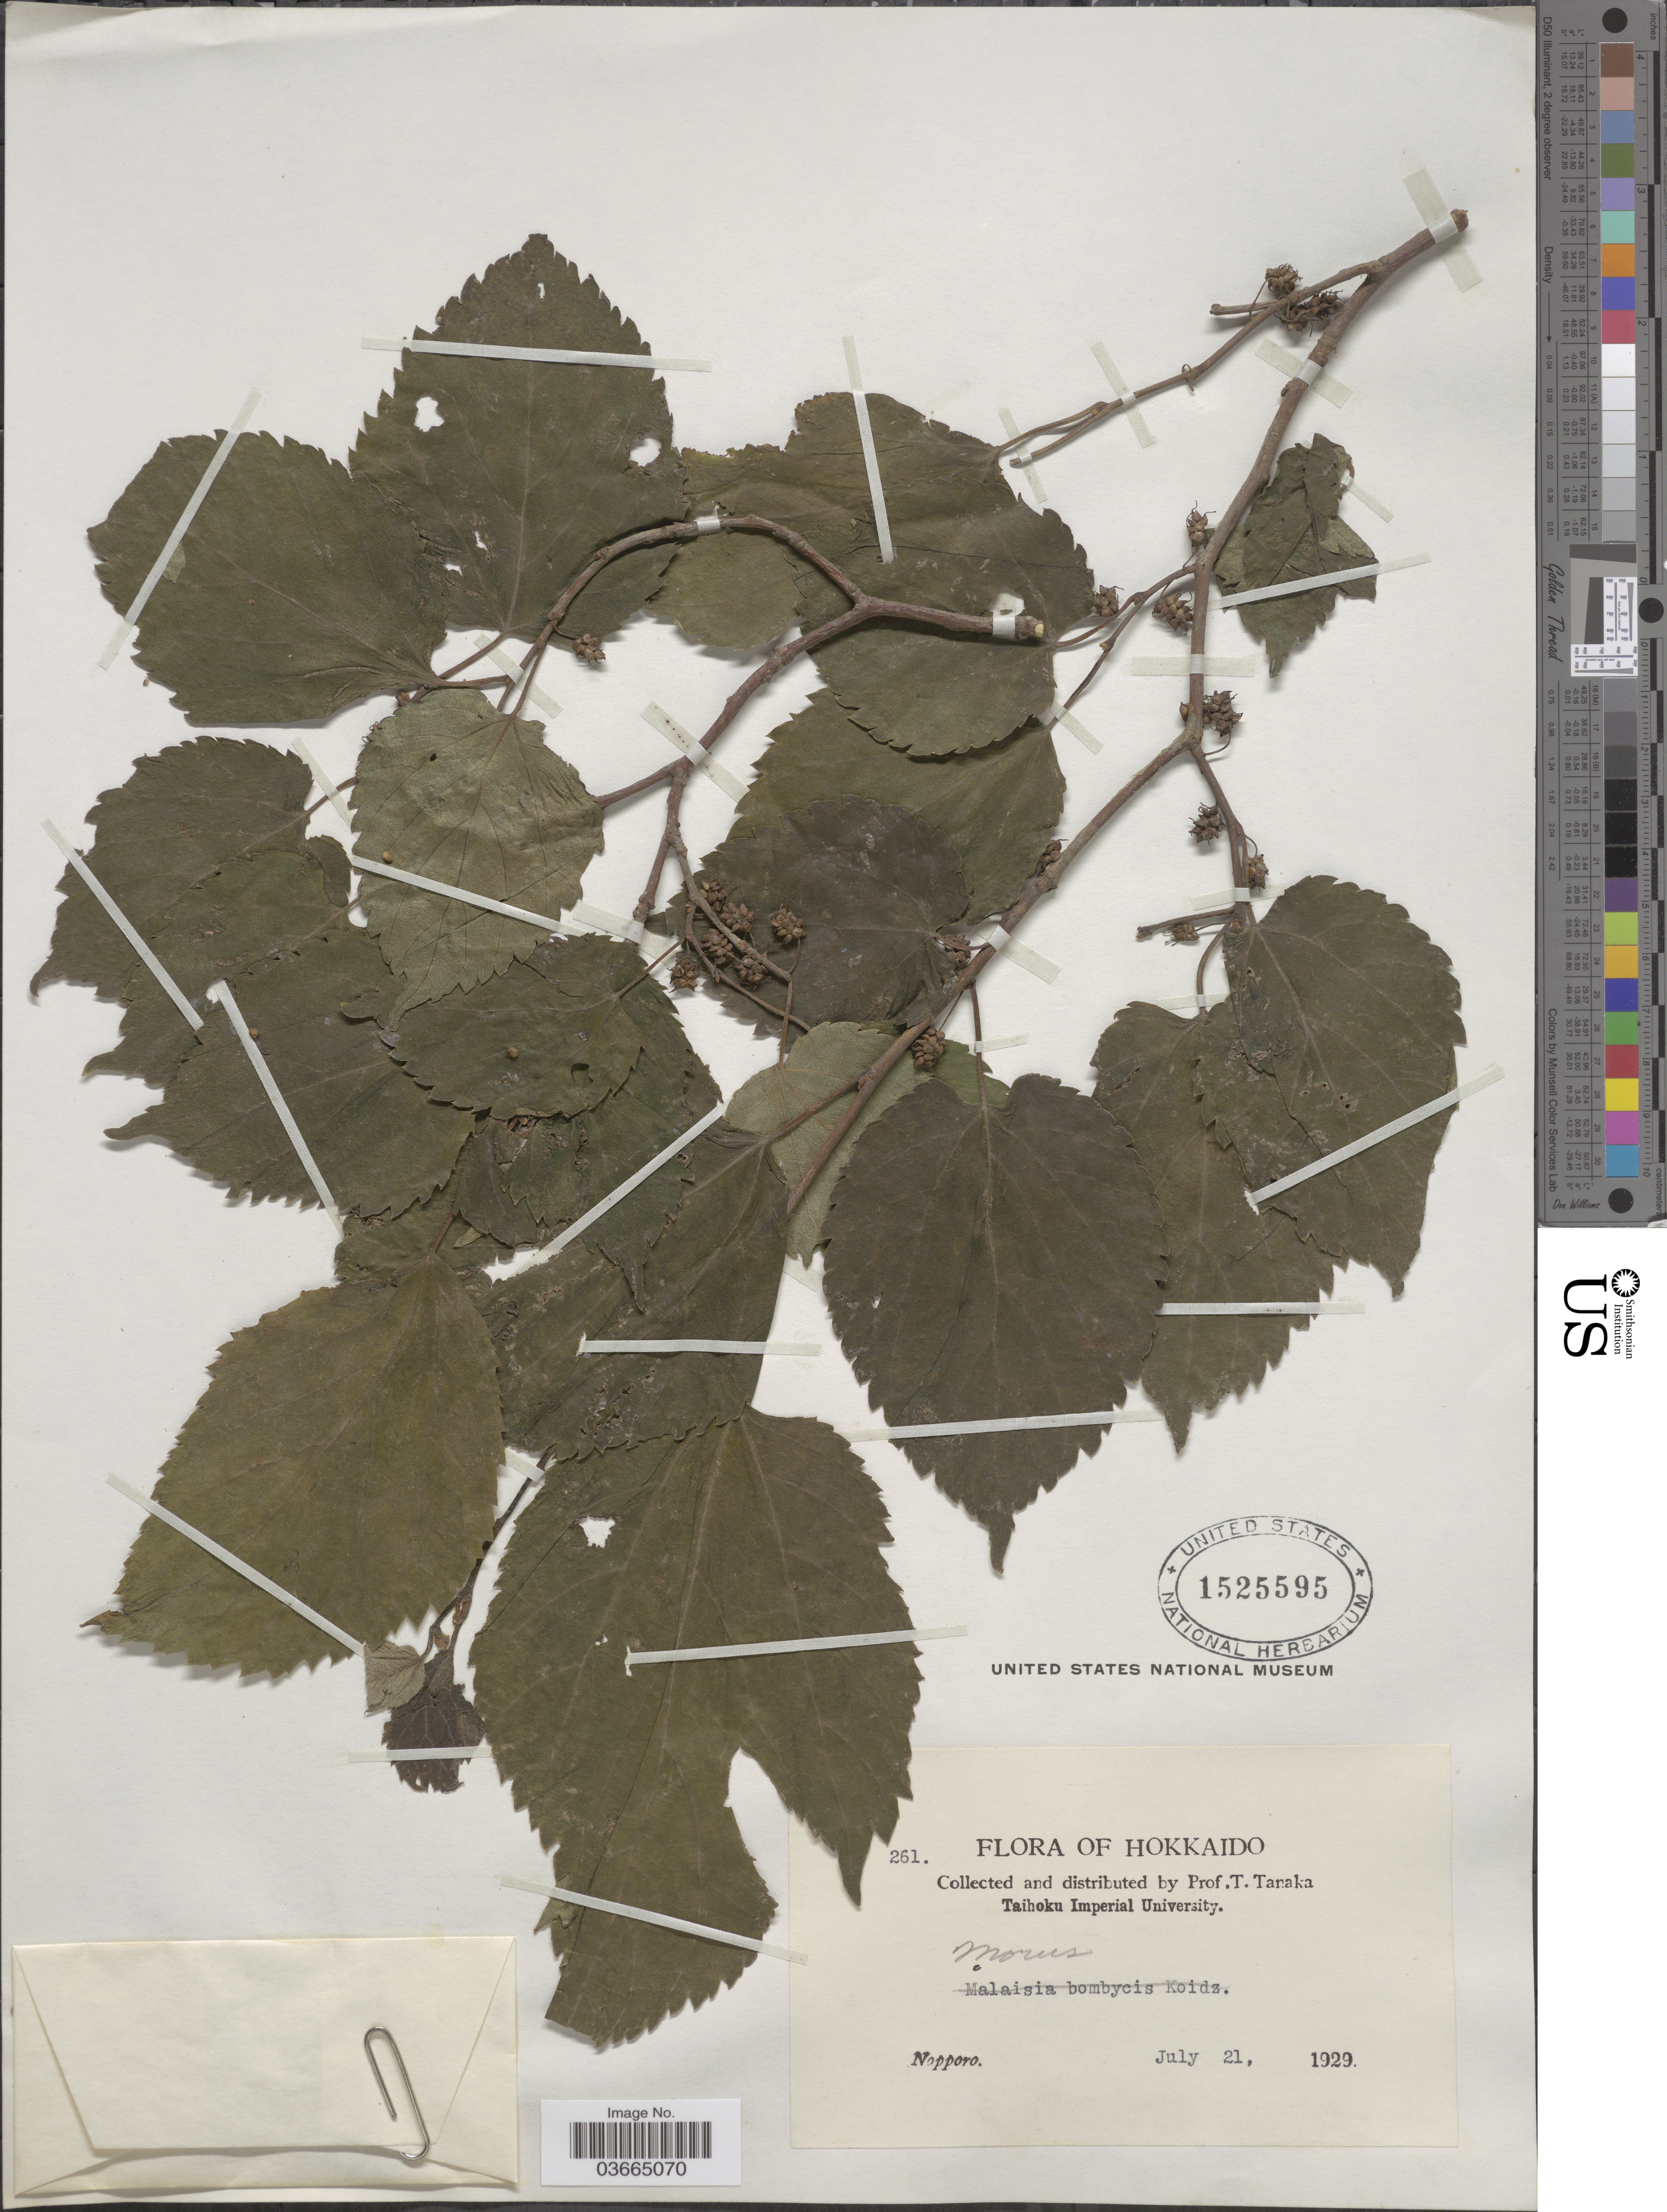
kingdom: Plantae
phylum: Tracheophyta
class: Magnoliopsida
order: Rosales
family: Moraceae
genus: Morus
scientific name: Morus sp.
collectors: T. Tanaka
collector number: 261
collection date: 1929-07-21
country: Japan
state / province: Hokkaidō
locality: Noporro.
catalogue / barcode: US 1525595